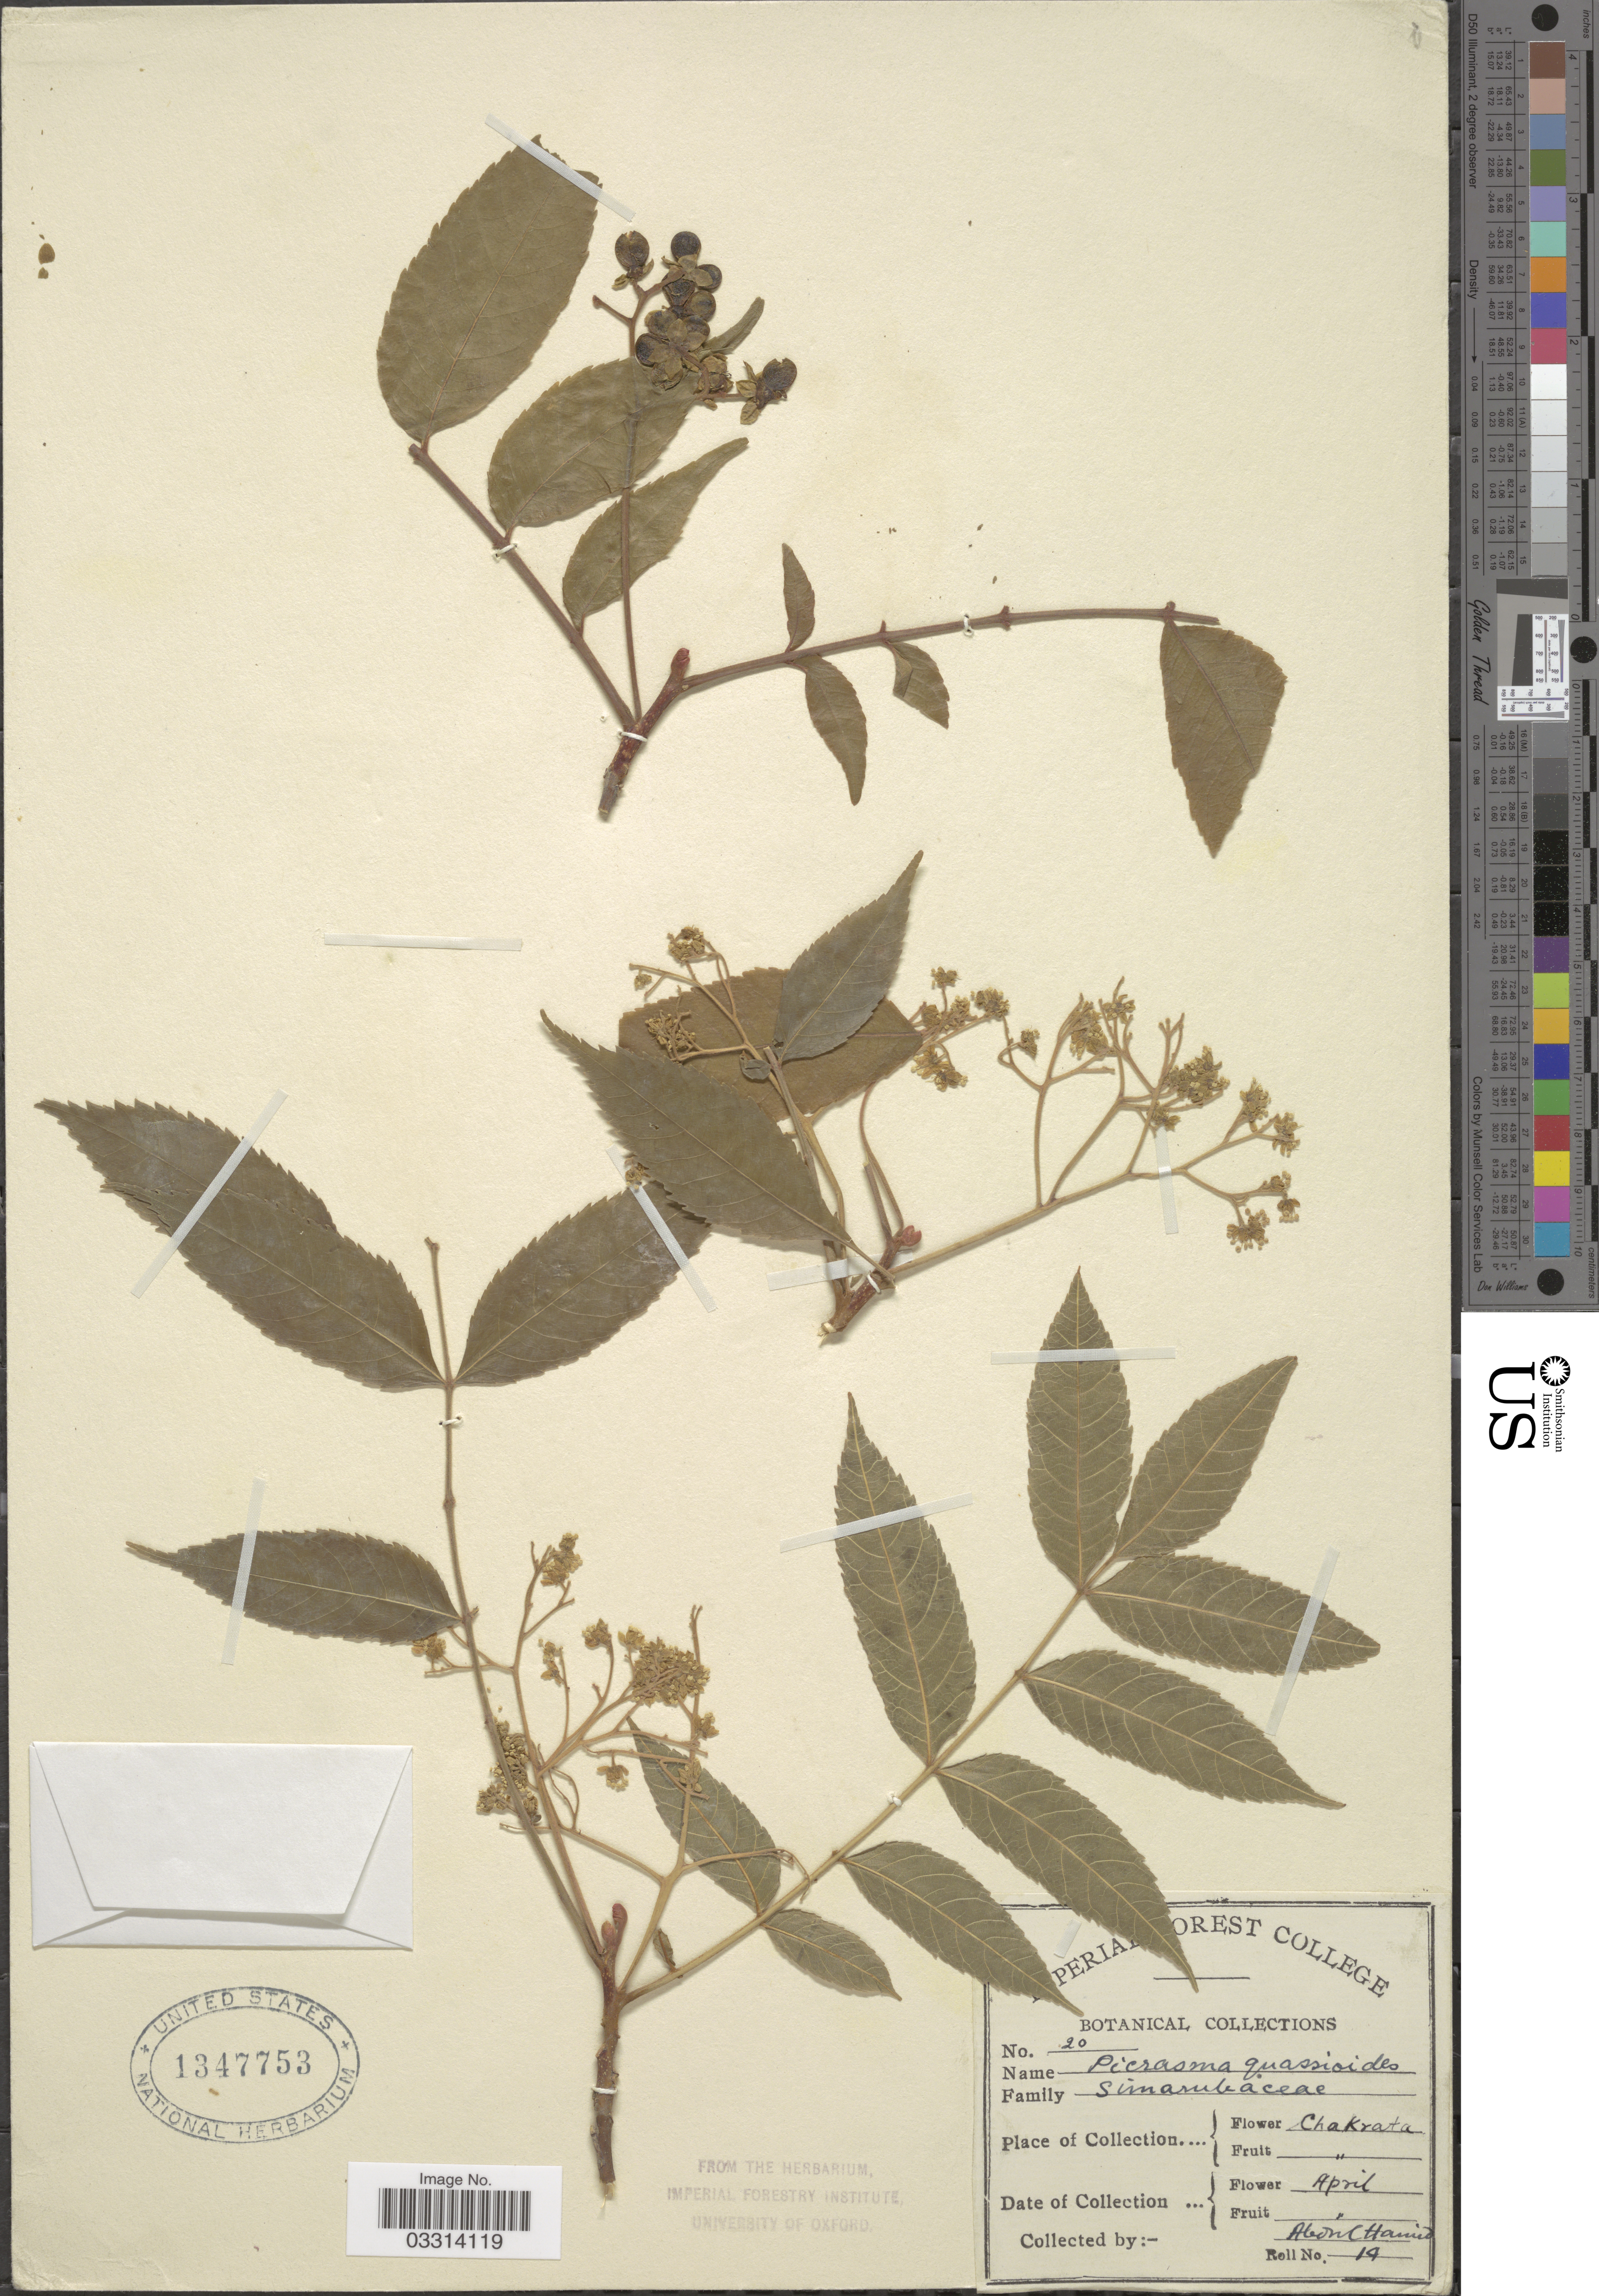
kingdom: Plantae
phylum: Tracheophyta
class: Magnoliopsida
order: Sapindales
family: Simaroubaceae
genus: Picrasma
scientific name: Picrasma quassioides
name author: (D. Don) Benn.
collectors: A. Hamid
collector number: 20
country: India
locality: Chakrata.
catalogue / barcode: US 1347753